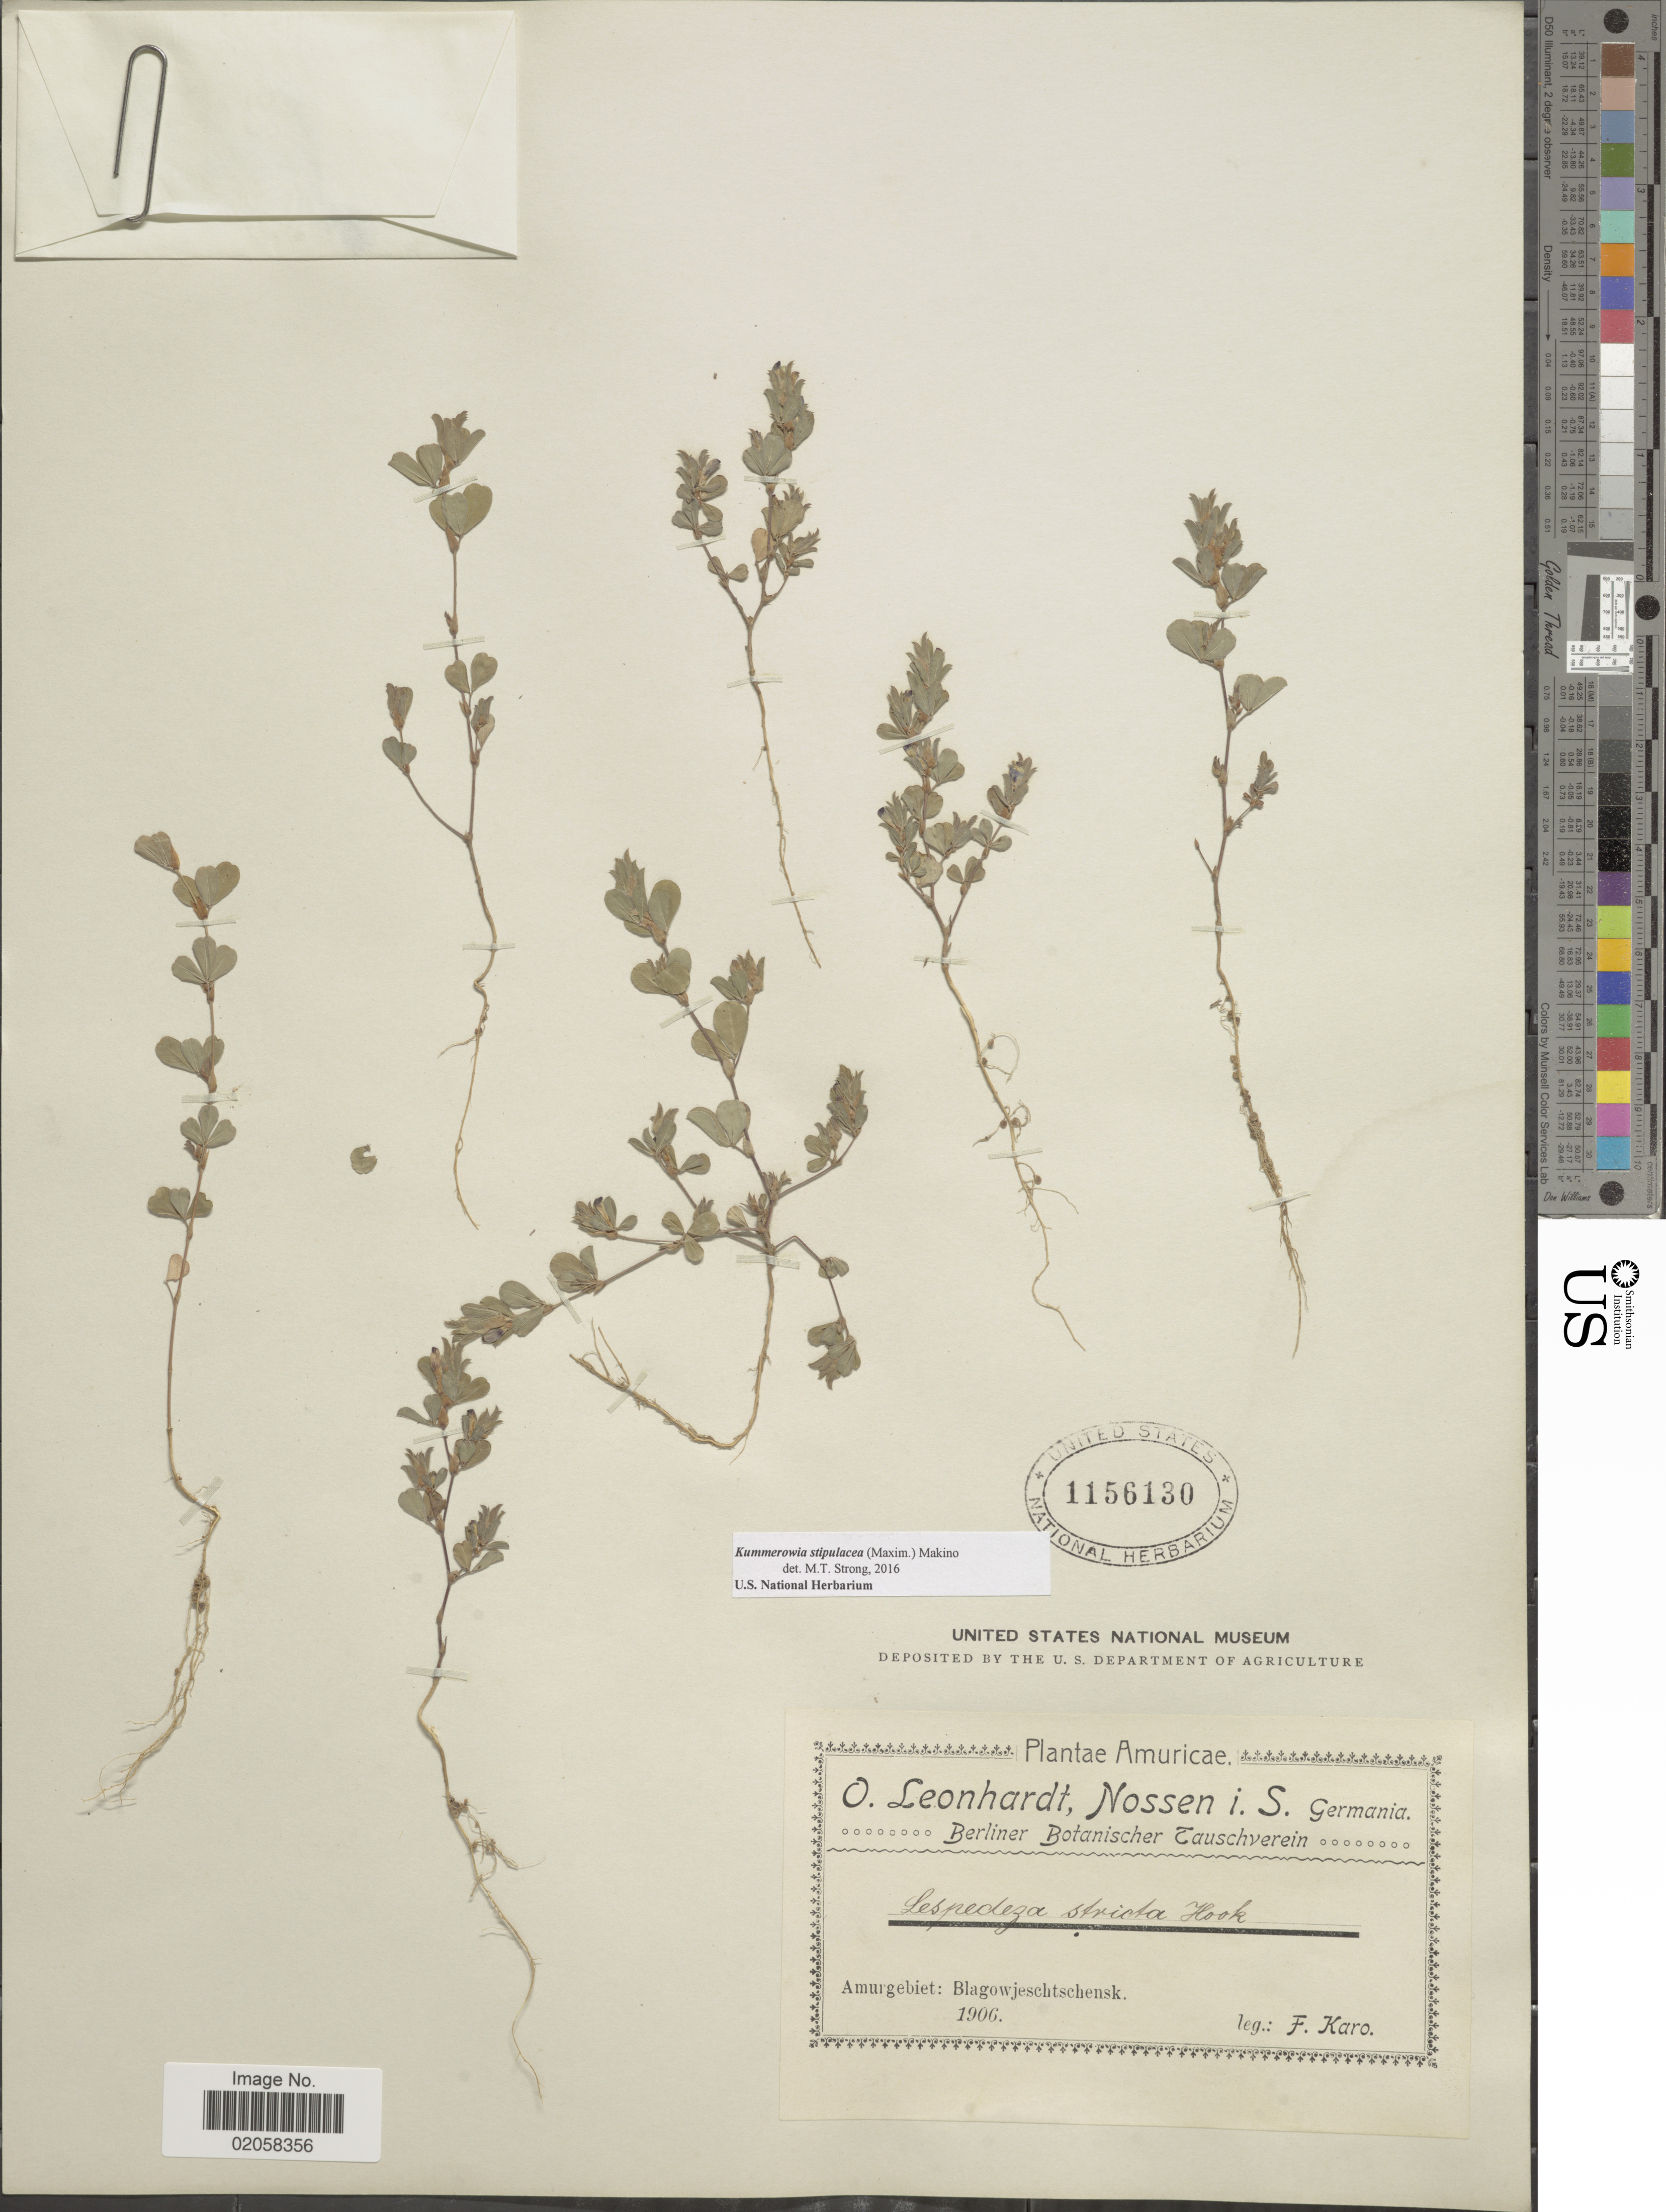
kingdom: Plantae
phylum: Tracheophyta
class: Magnoliopsida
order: Fabales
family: Fabaceae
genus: Kummerowia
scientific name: Kummerowia stipulacea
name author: (Maxim.) Makino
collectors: F. Karo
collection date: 1906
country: Russian Federation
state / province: Amur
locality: Amurgebiet: Blagowjeschtschensk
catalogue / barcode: US 1156130